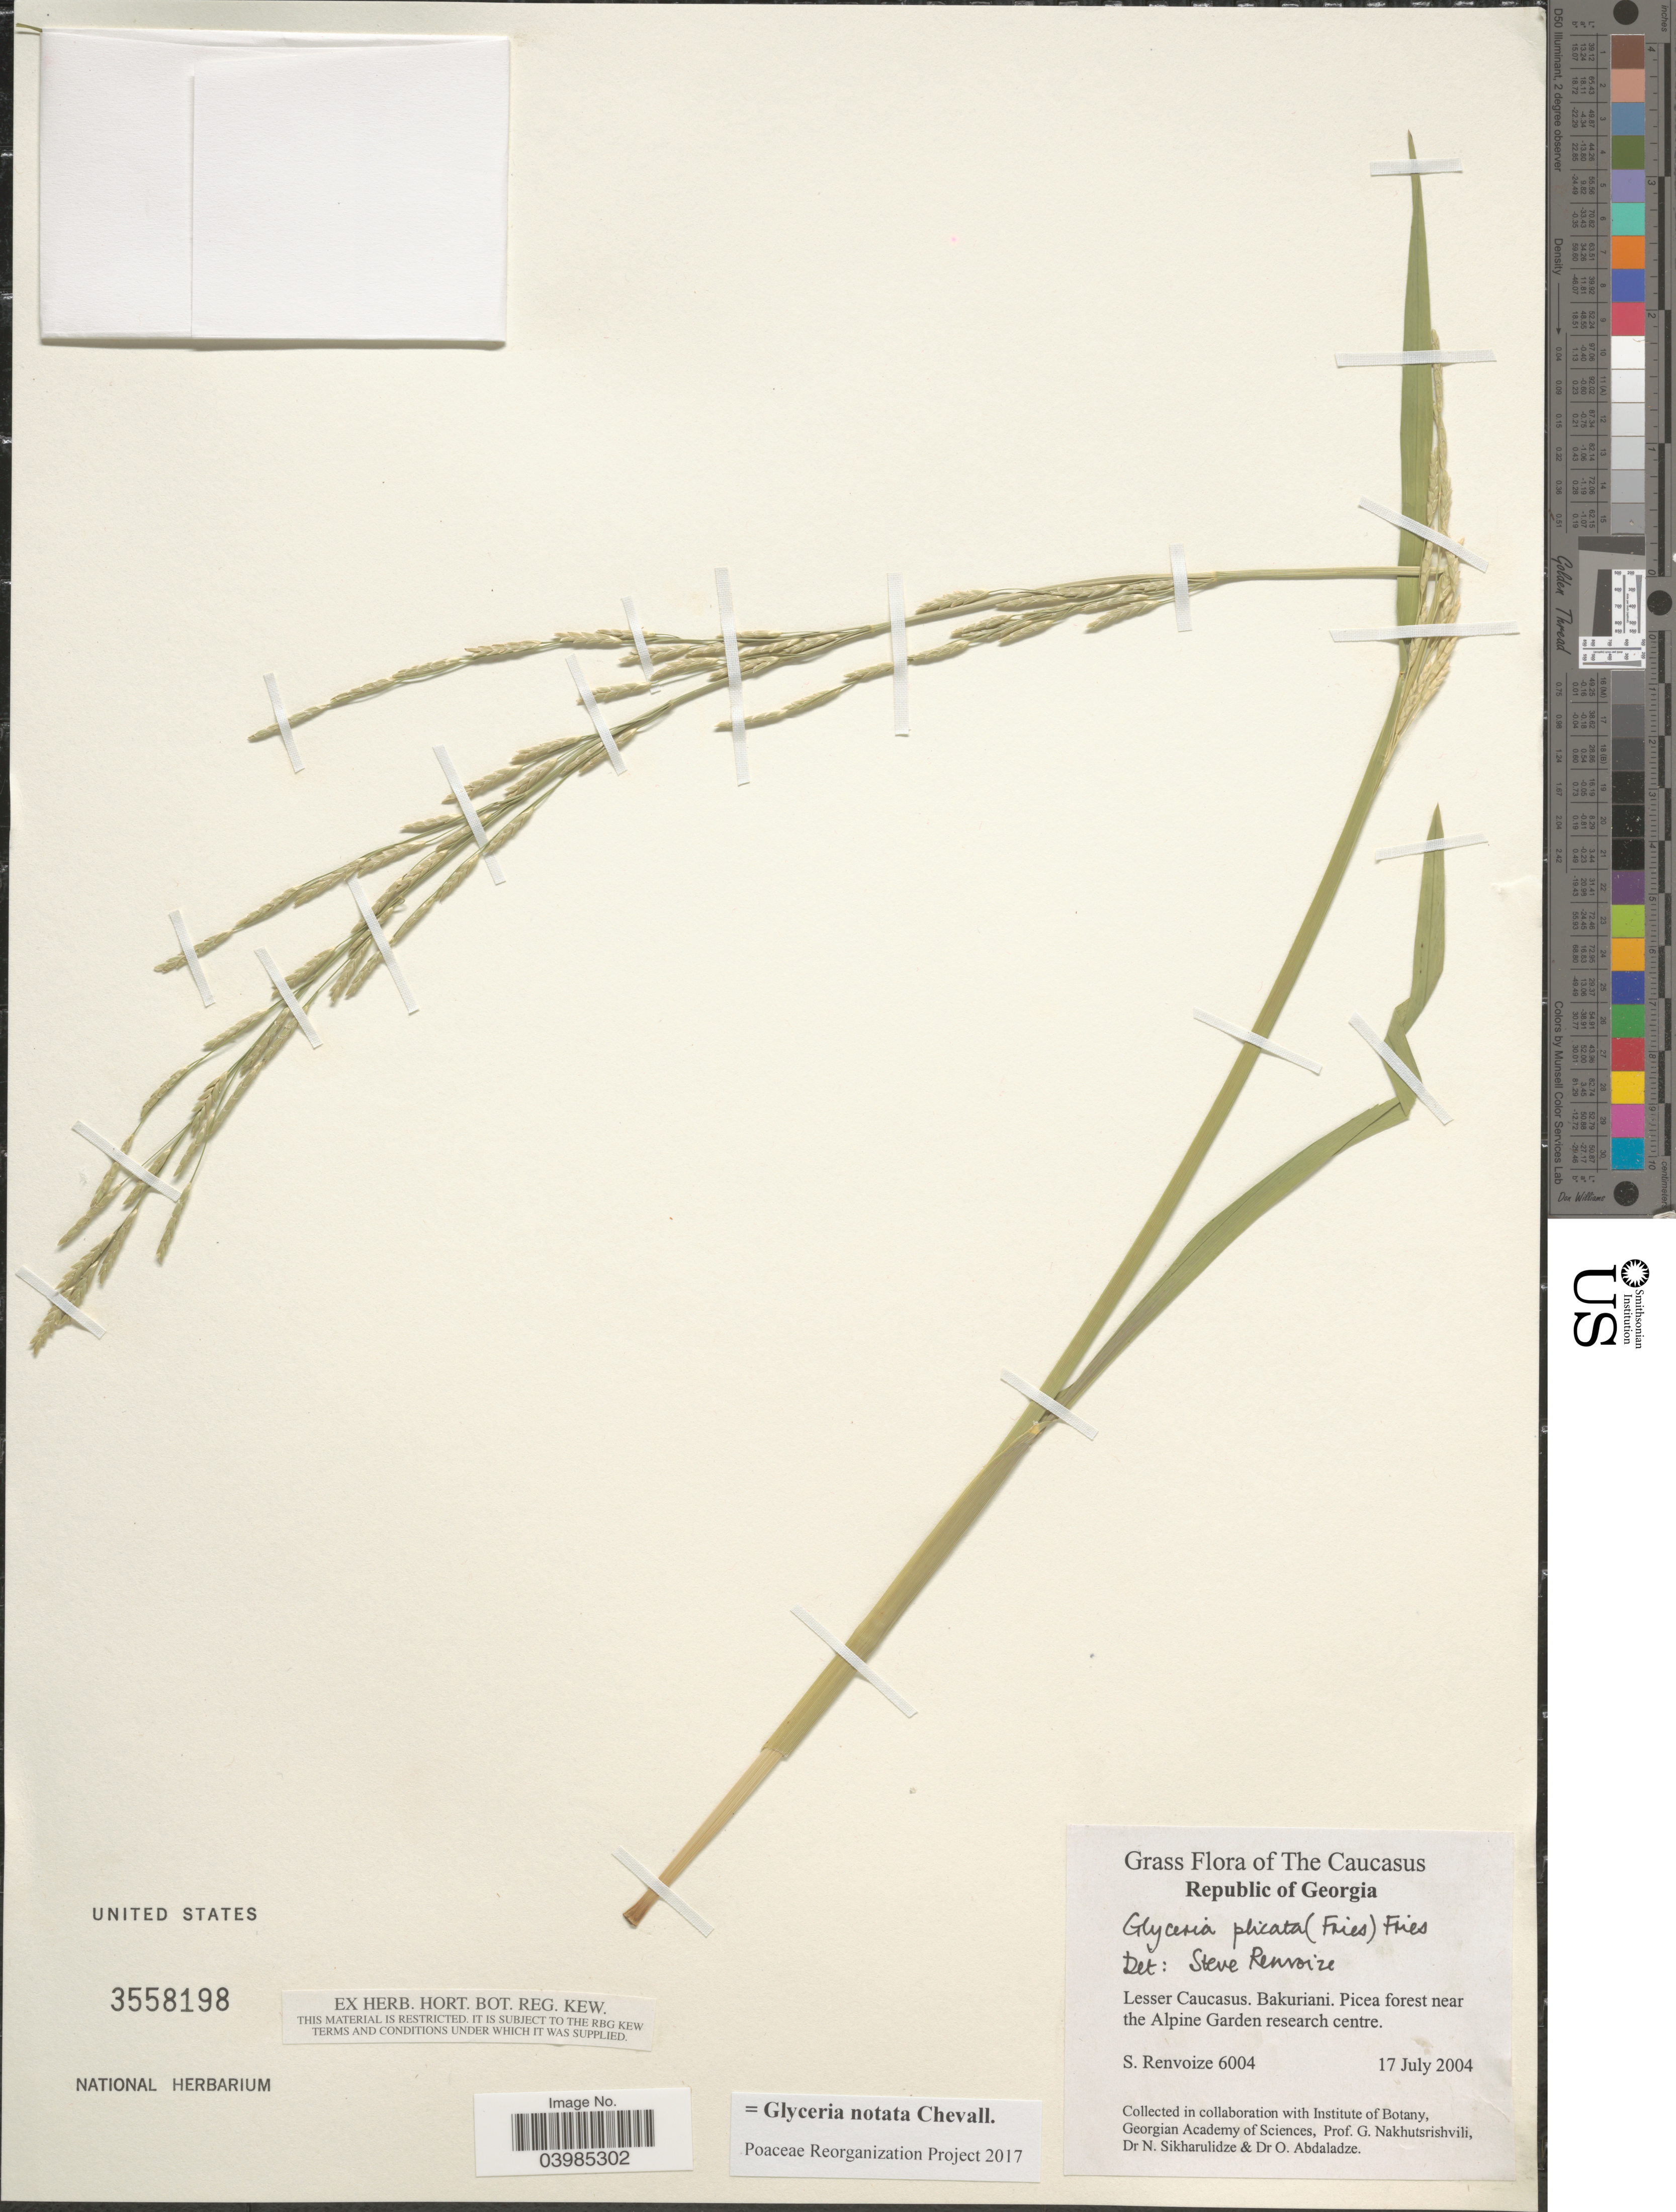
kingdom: Plantae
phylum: Tracheophyta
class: Liliopsida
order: Poales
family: Poaceae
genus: Glyceria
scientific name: Glyceria notata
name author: Chevall.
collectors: S. A. Renvoize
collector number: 6004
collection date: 2004-07-17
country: Georgia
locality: The Caucasus. Lesser Caucasus. Bakuriani. Picea forest near the Alpine Garden research centre.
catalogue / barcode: US 3558198